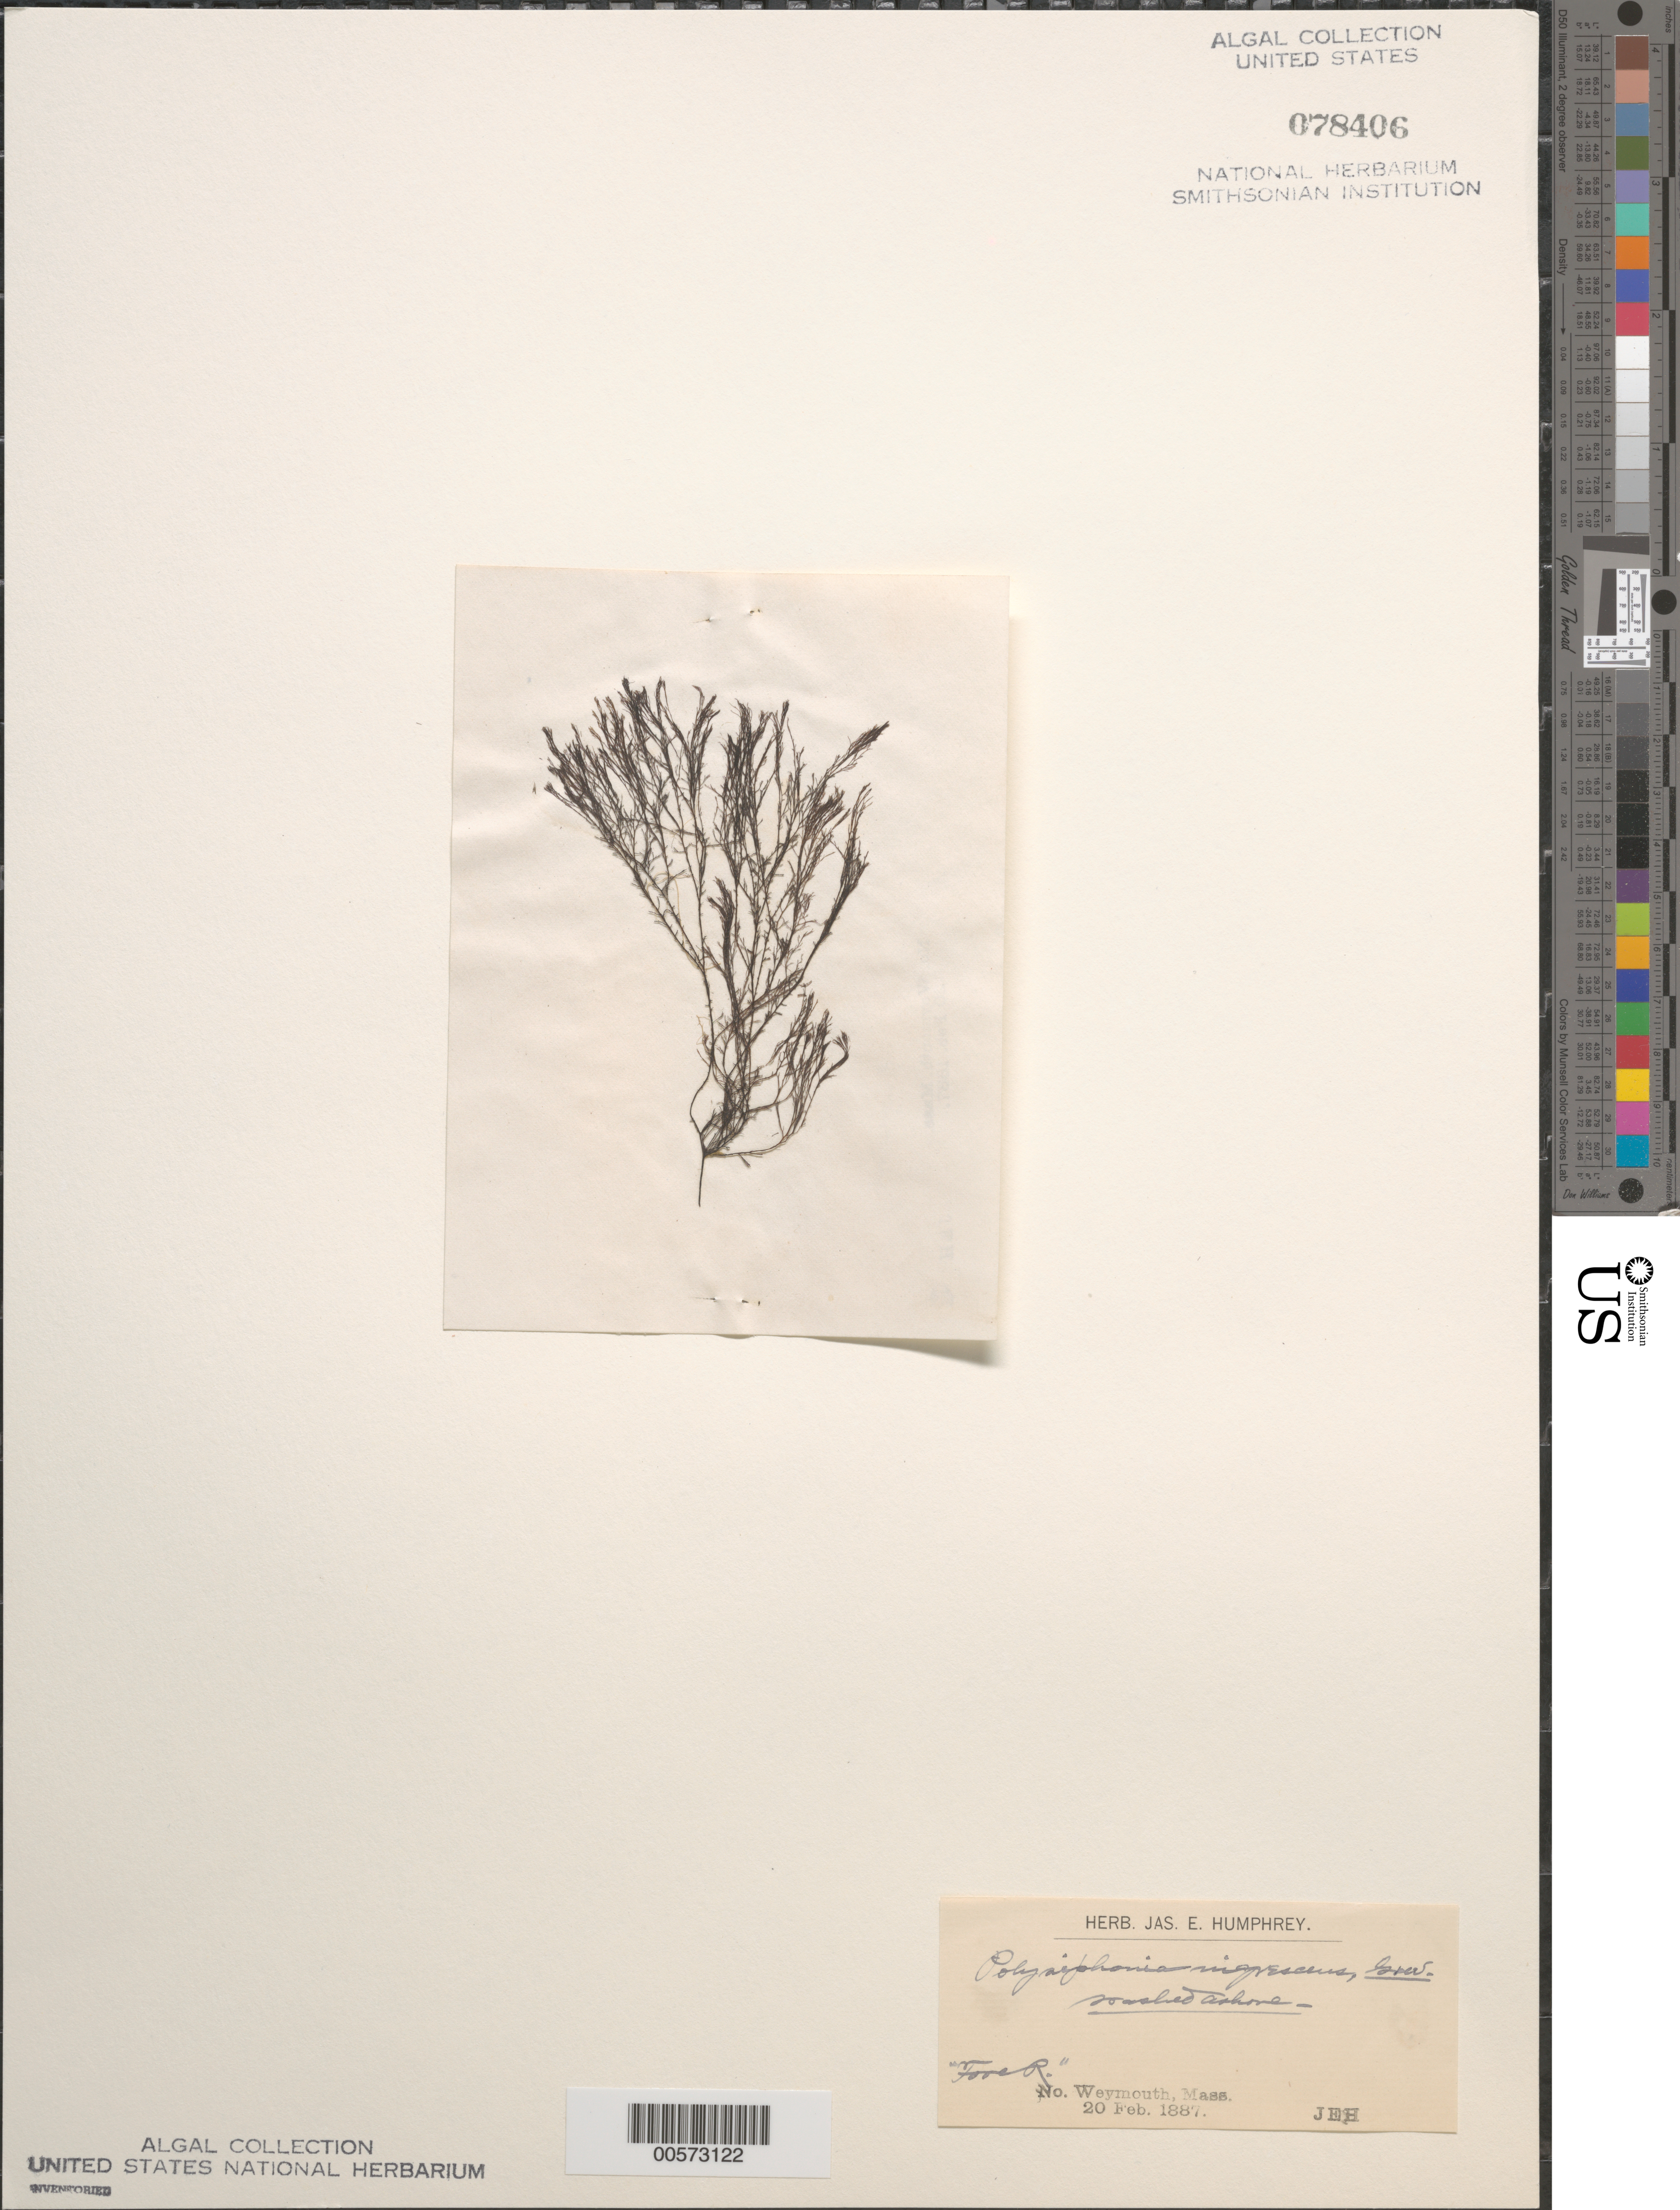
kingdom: Plantae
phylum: Rhodophyta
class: Florideophyceae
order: Ceramiales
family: Rhodomelaceae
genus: Vertebrata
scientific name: Vertebrata fucoides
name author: (Hudson) Kuntze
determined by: Algae name updating Project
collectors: J. Humphrey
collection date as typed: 20 Feb 1887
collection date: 1887-02-20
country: United States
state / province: Massachusetts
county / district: Norfolk County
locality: Fore River, North Weymouth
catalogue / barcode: US 78406